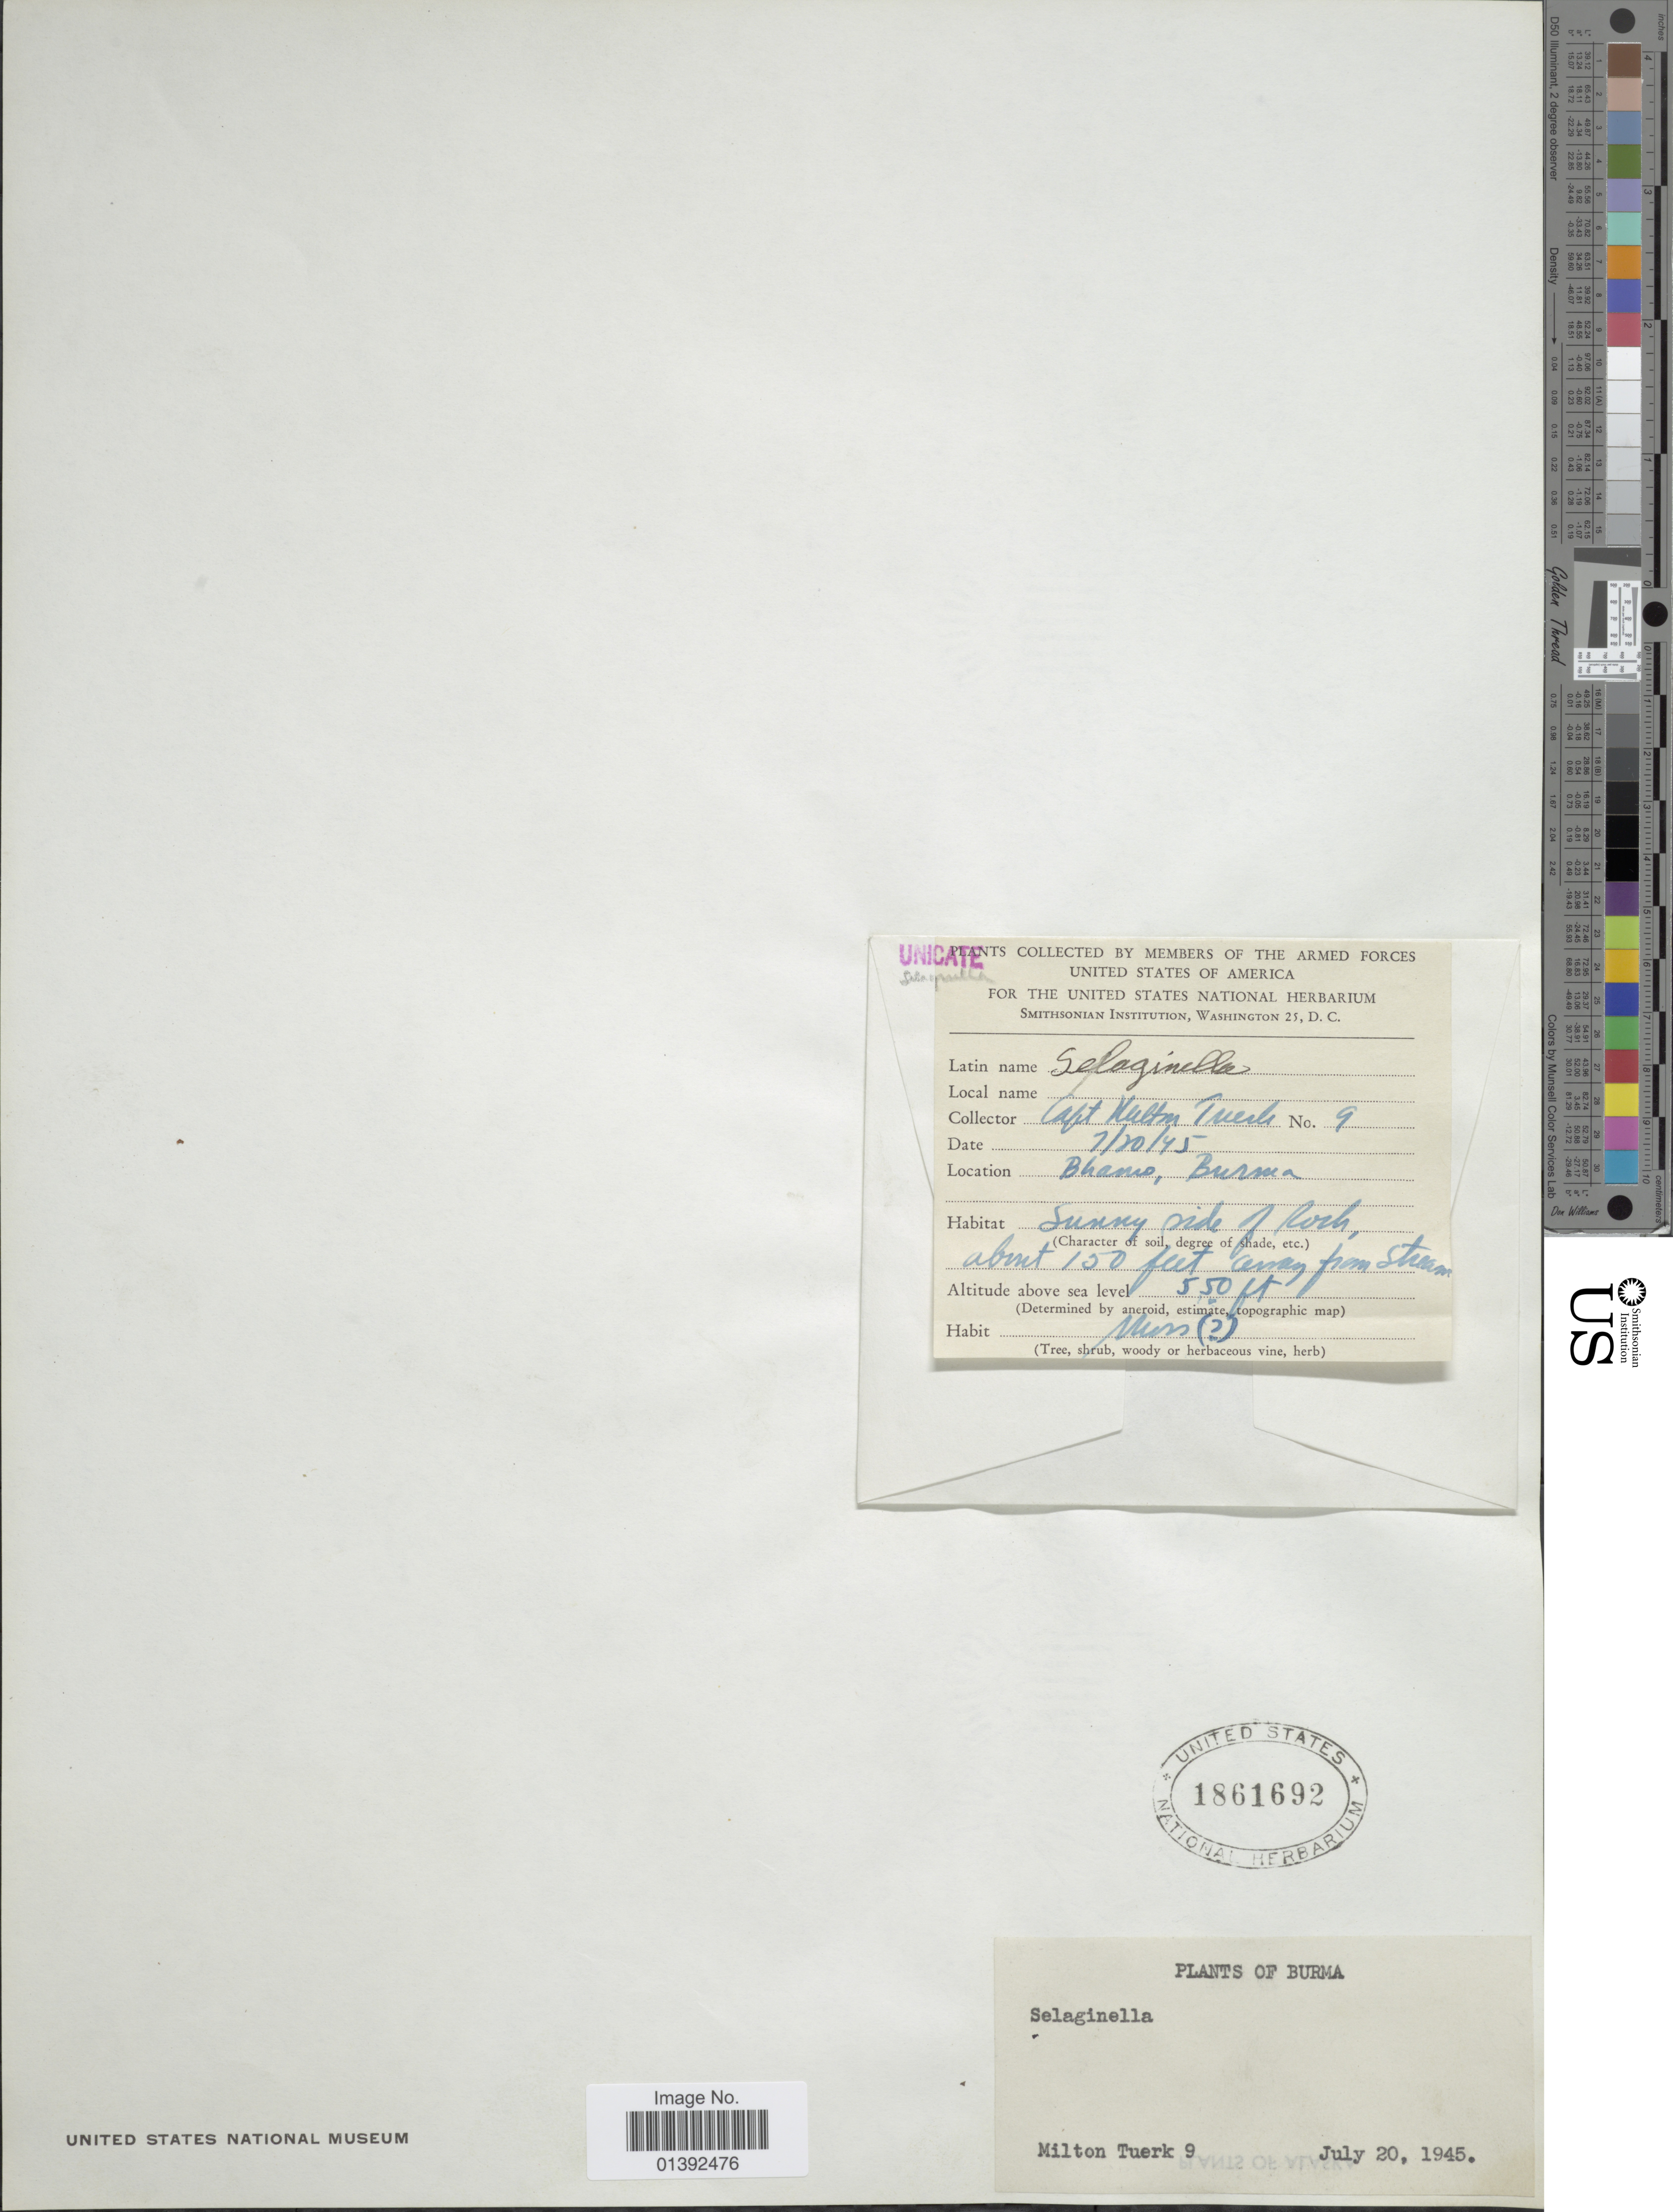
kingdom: Plantae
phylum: Tracheophyta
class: Lycopodiopsida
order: Selaginellales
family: Selaginellaceae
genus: Selaginella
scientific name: Selaginella sp.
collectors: M. Tuerk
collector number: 9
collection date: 1945-07-20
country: Myanmar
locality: Bhanio, Burma [interpreted]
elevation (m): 168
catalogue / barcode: US 1861692